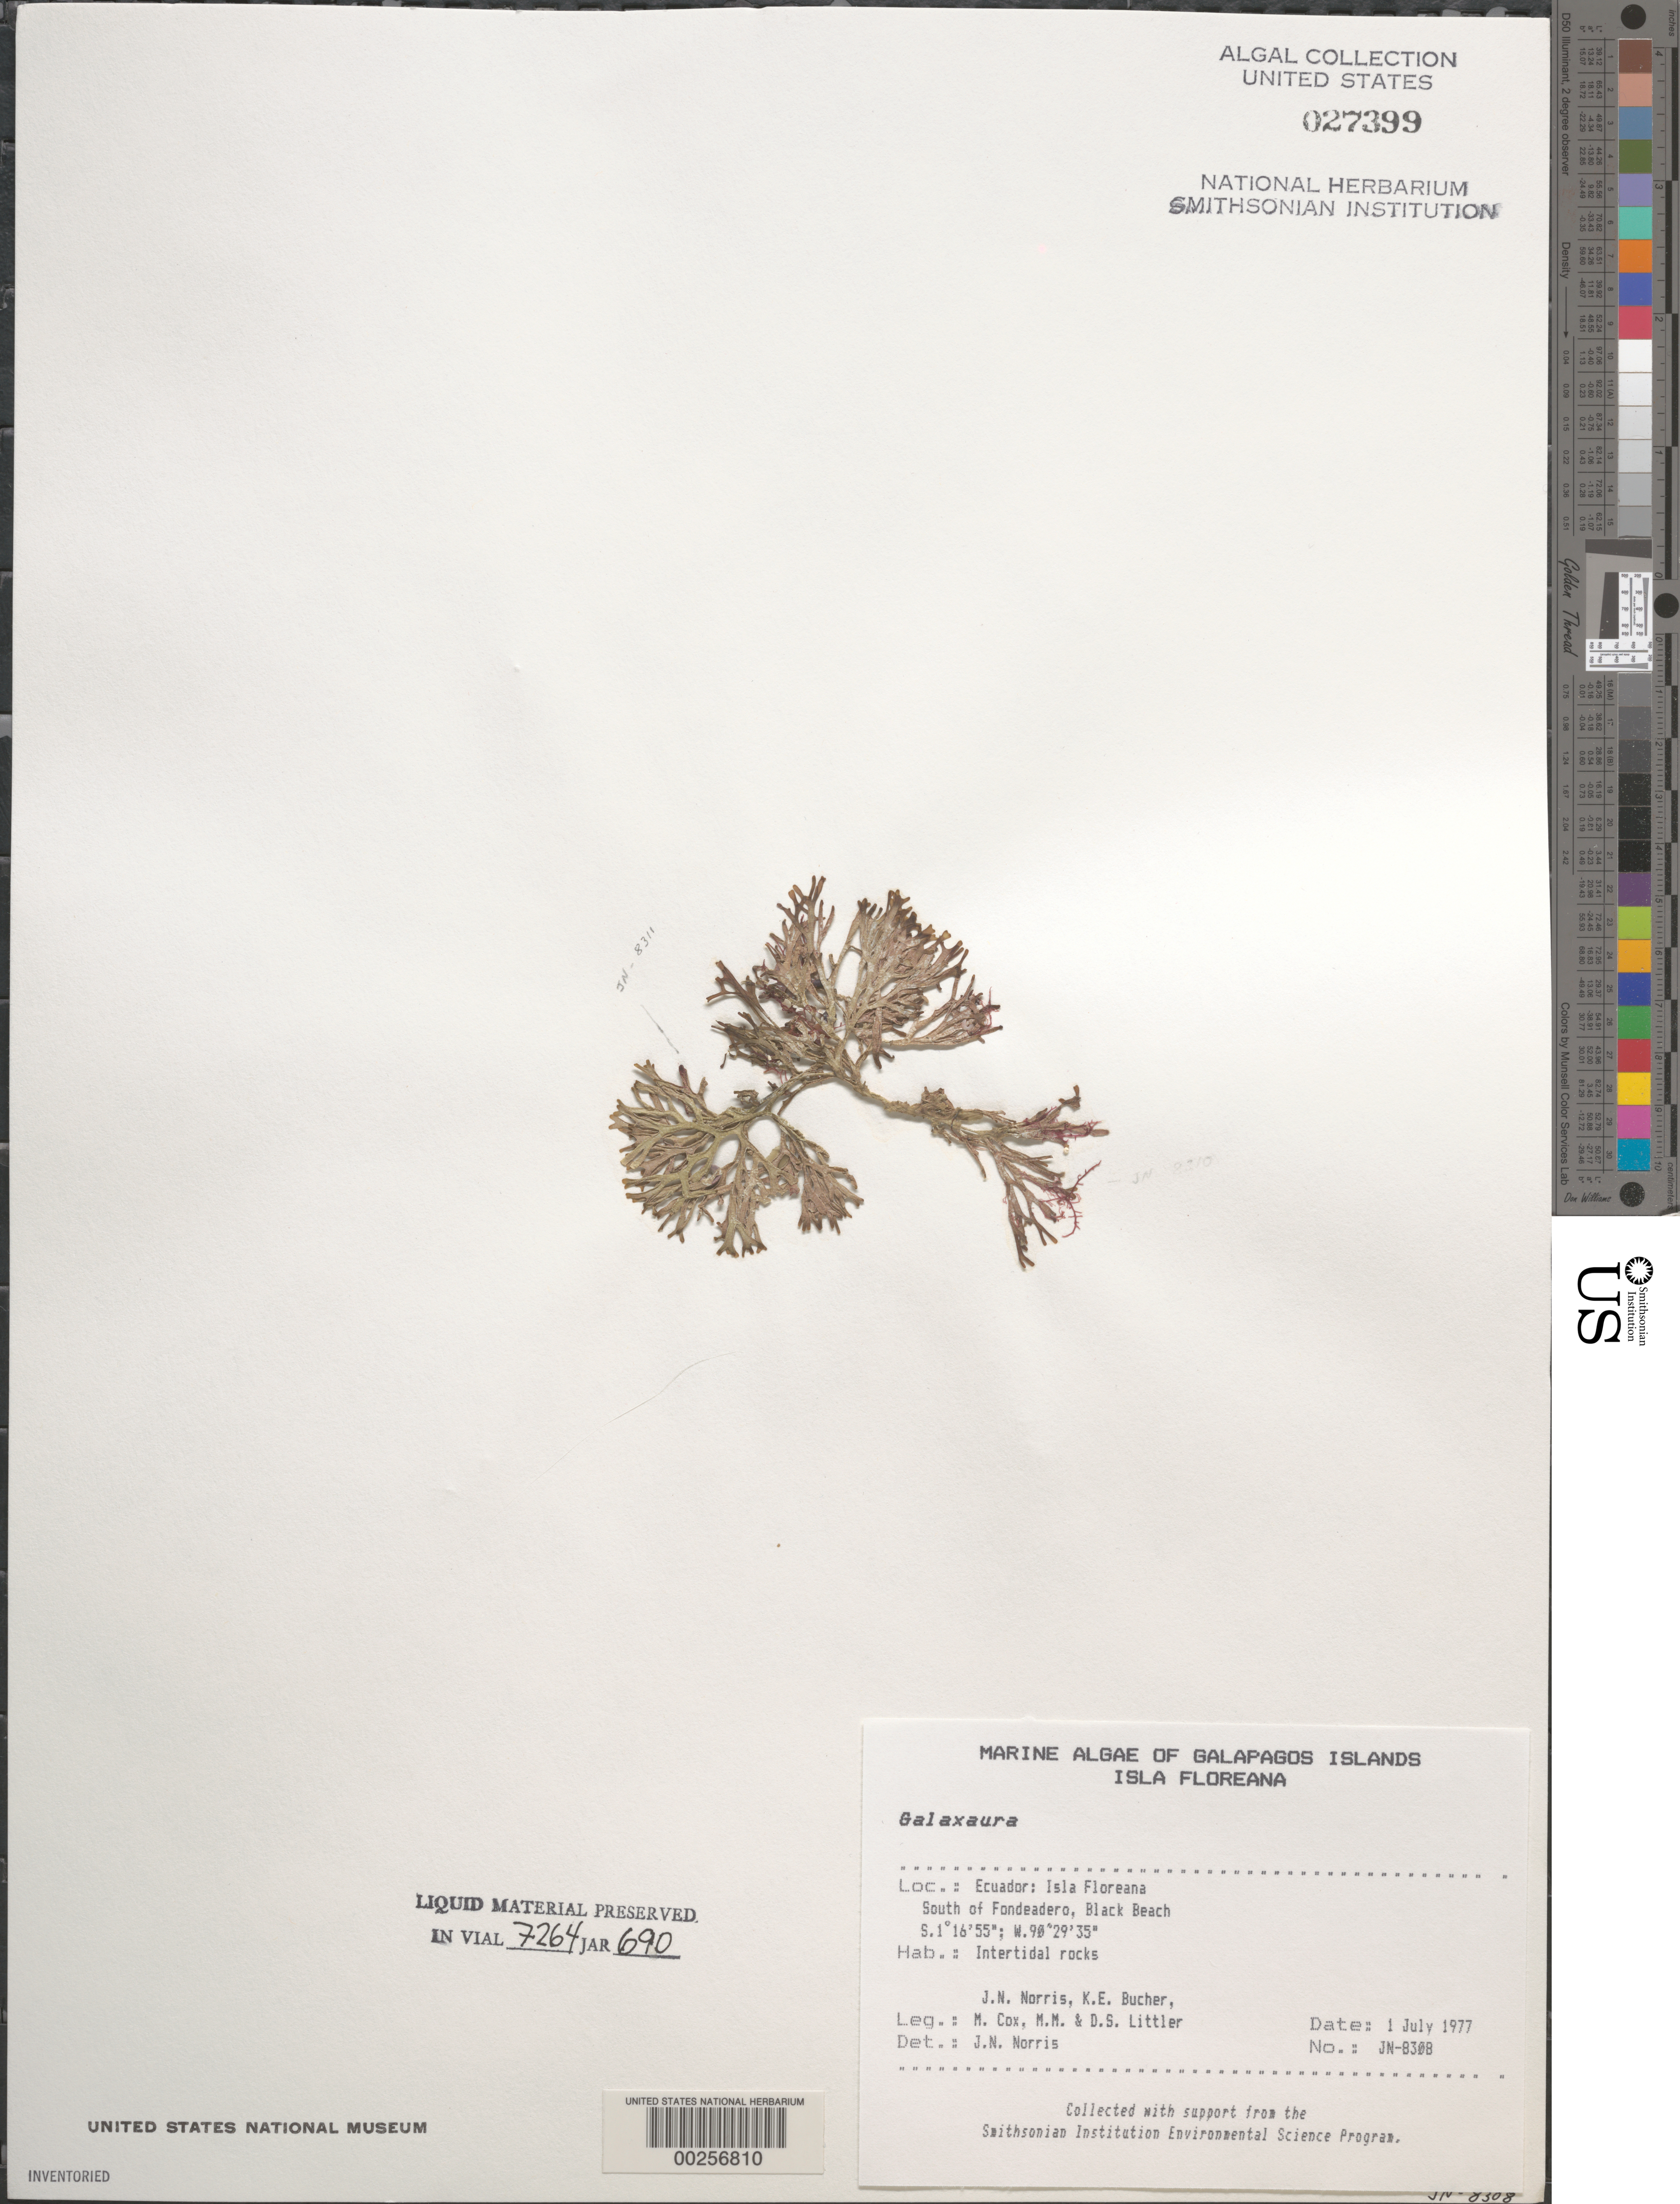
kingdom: Plantae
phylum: Rhodophyta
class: Florideophyceae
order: Nemaliales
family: Galaxauraceae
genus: Galaxaura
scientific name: Galaxaura sp.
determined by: Norris, James N.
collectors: J. N. Norris, K. E. Bucher, M. Cox, M. M. Littler & D. S. Littler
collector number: JN-8308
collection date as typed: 01 Jul 1977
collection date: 1977-07-01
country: Ecuador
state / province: Colón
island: Floreana [Charles, Santa Maria]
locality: Black Beach south of Fondeadero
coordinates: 1 16'55"S, 90 29'35"W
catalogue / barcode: US 27399